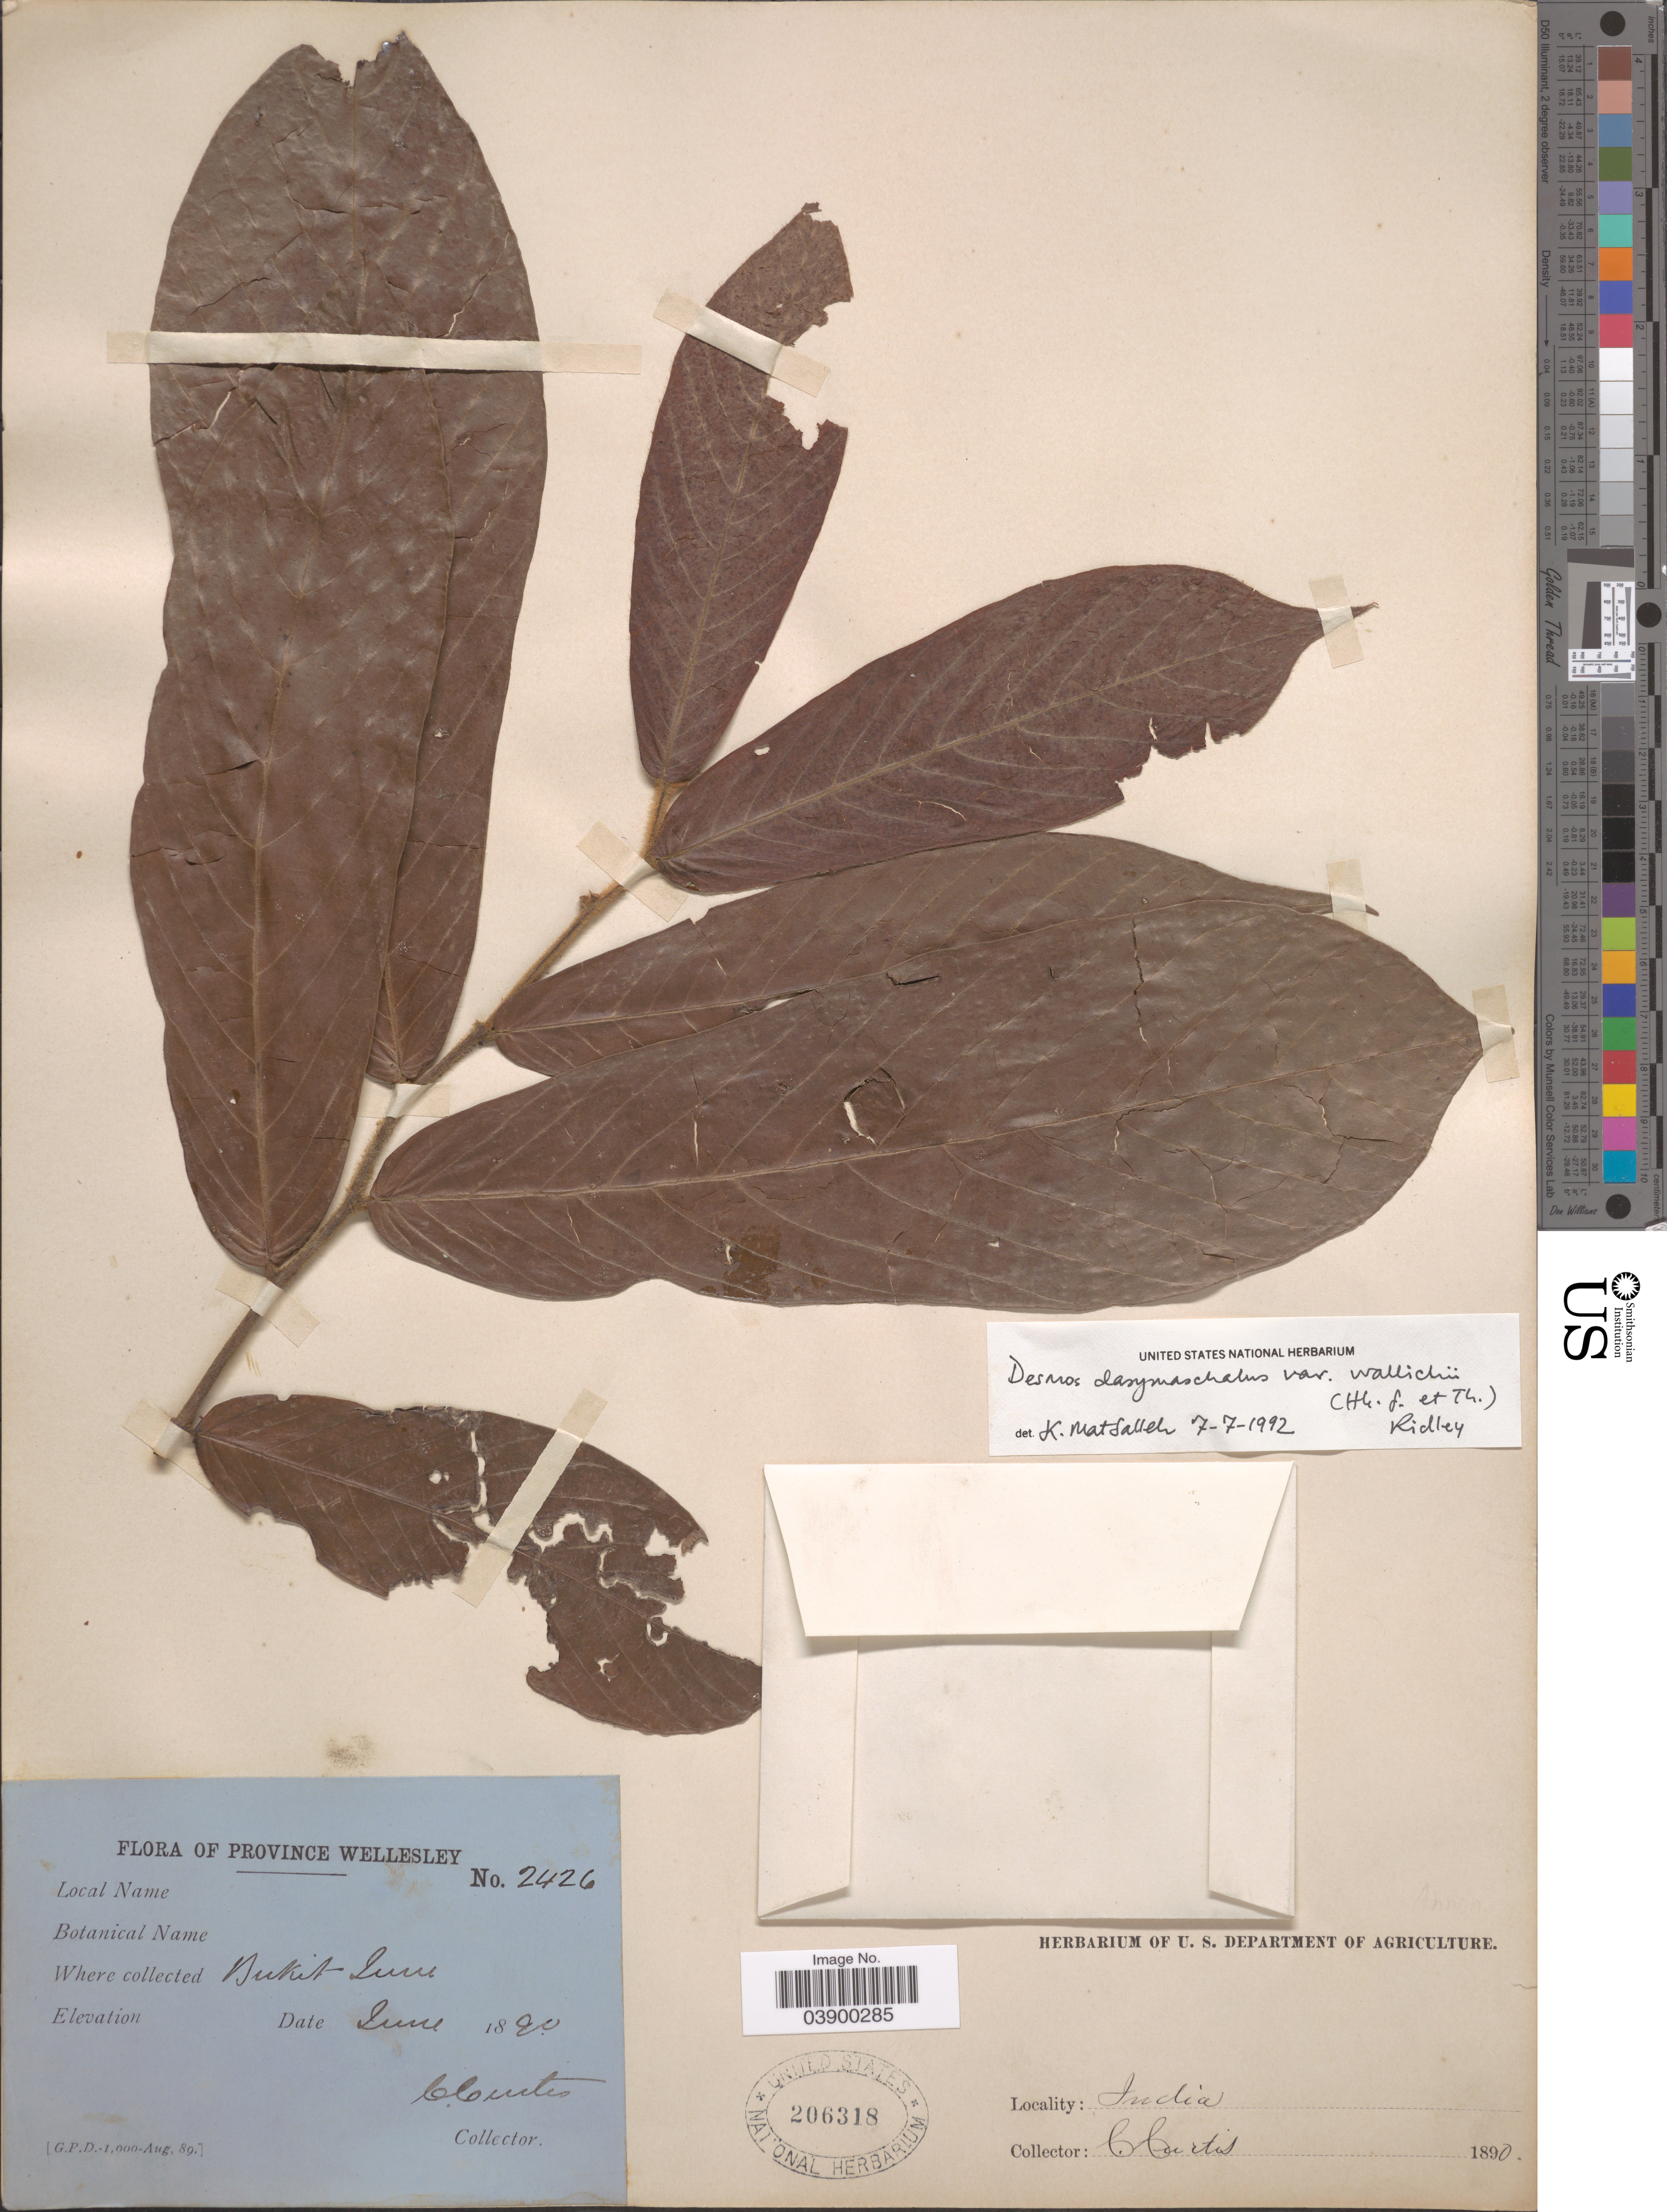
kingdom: Plantae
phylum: Tracheophyta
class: Magnoliopsida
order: Magnoliales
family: Annonaceae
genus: Desmos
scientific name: Desmos dasymaschalus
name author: (Blume) Saff.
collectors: C. Curtis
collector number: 2426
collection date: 1890-06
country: Malaysia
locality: Province Wellesley. Bukit Tum [interpreted].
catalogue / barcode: US 206318